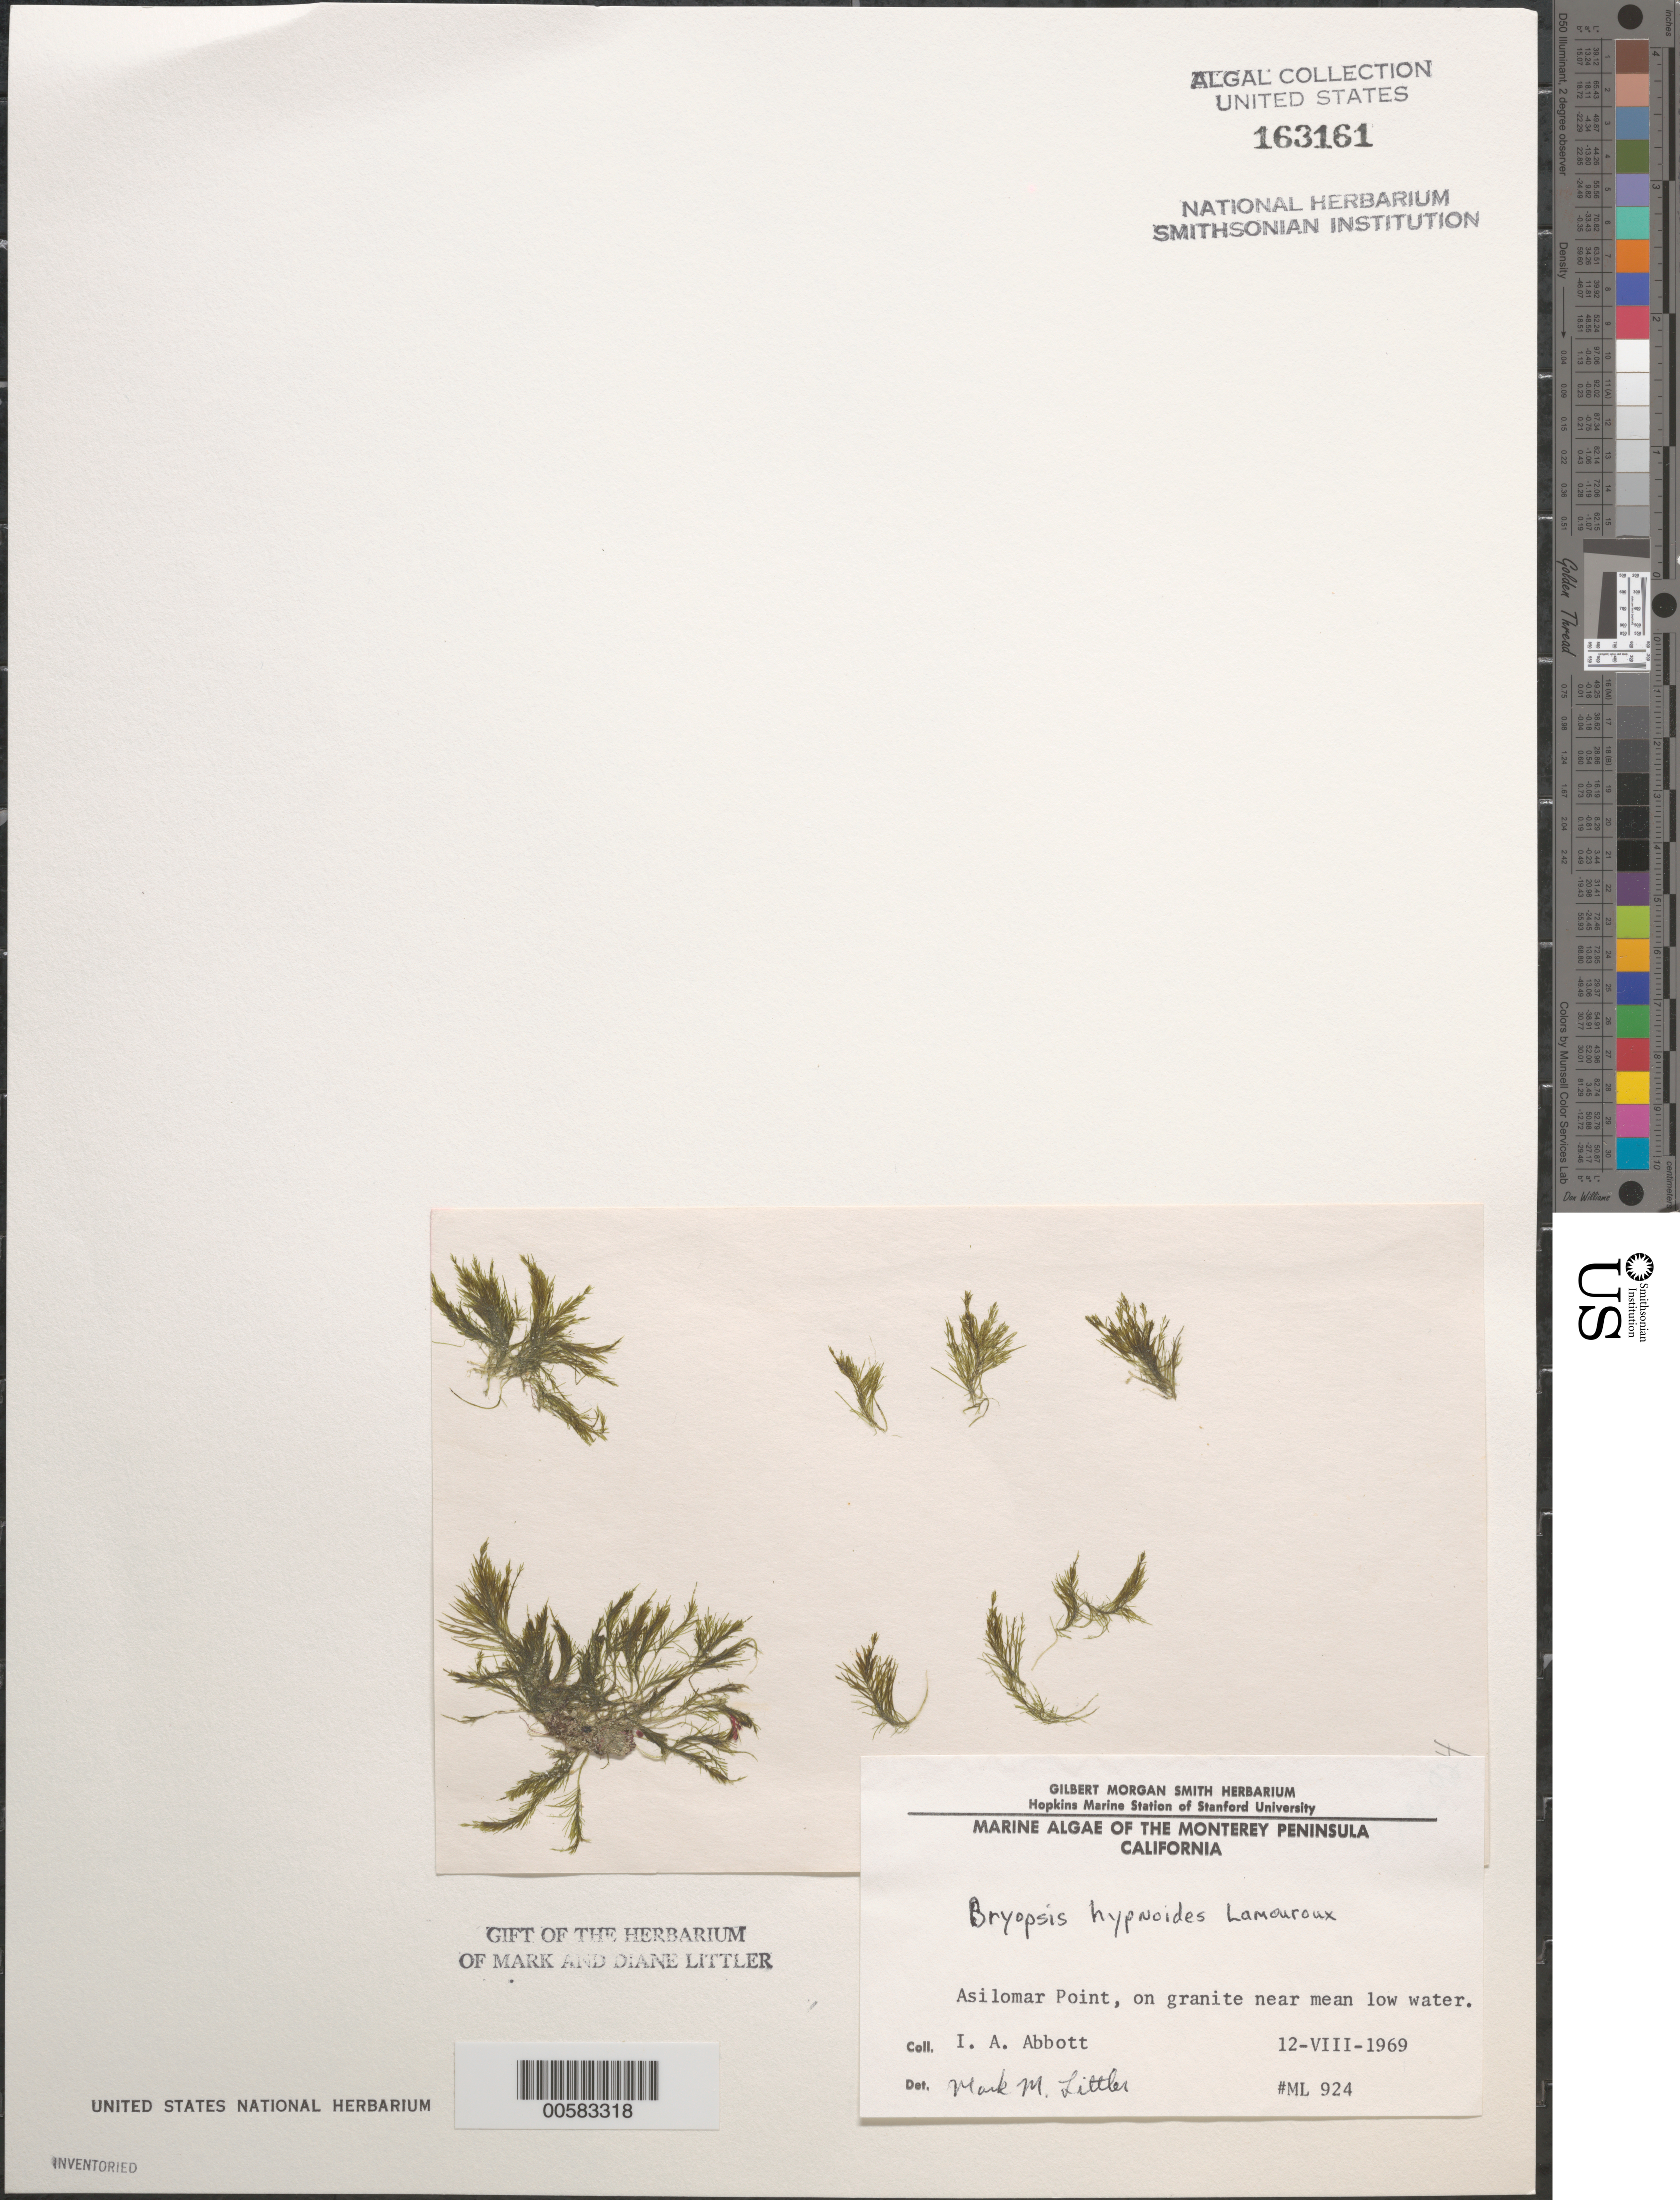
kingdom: Plantae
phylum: Chlorophyta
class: Ulvophyceae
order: Bryopsidales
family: Bryopsidaceae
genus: Bryopsis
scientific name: Bryopsis hypnoides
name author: J.V.Lamouroux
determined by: Littler, M. M.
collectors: I. A. Abbott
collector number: ML 924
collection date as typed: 12 Aug 1969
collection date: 1969-08-12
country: United States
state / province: California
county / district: Monterey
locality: Asilomar Point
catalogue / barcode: US 163161